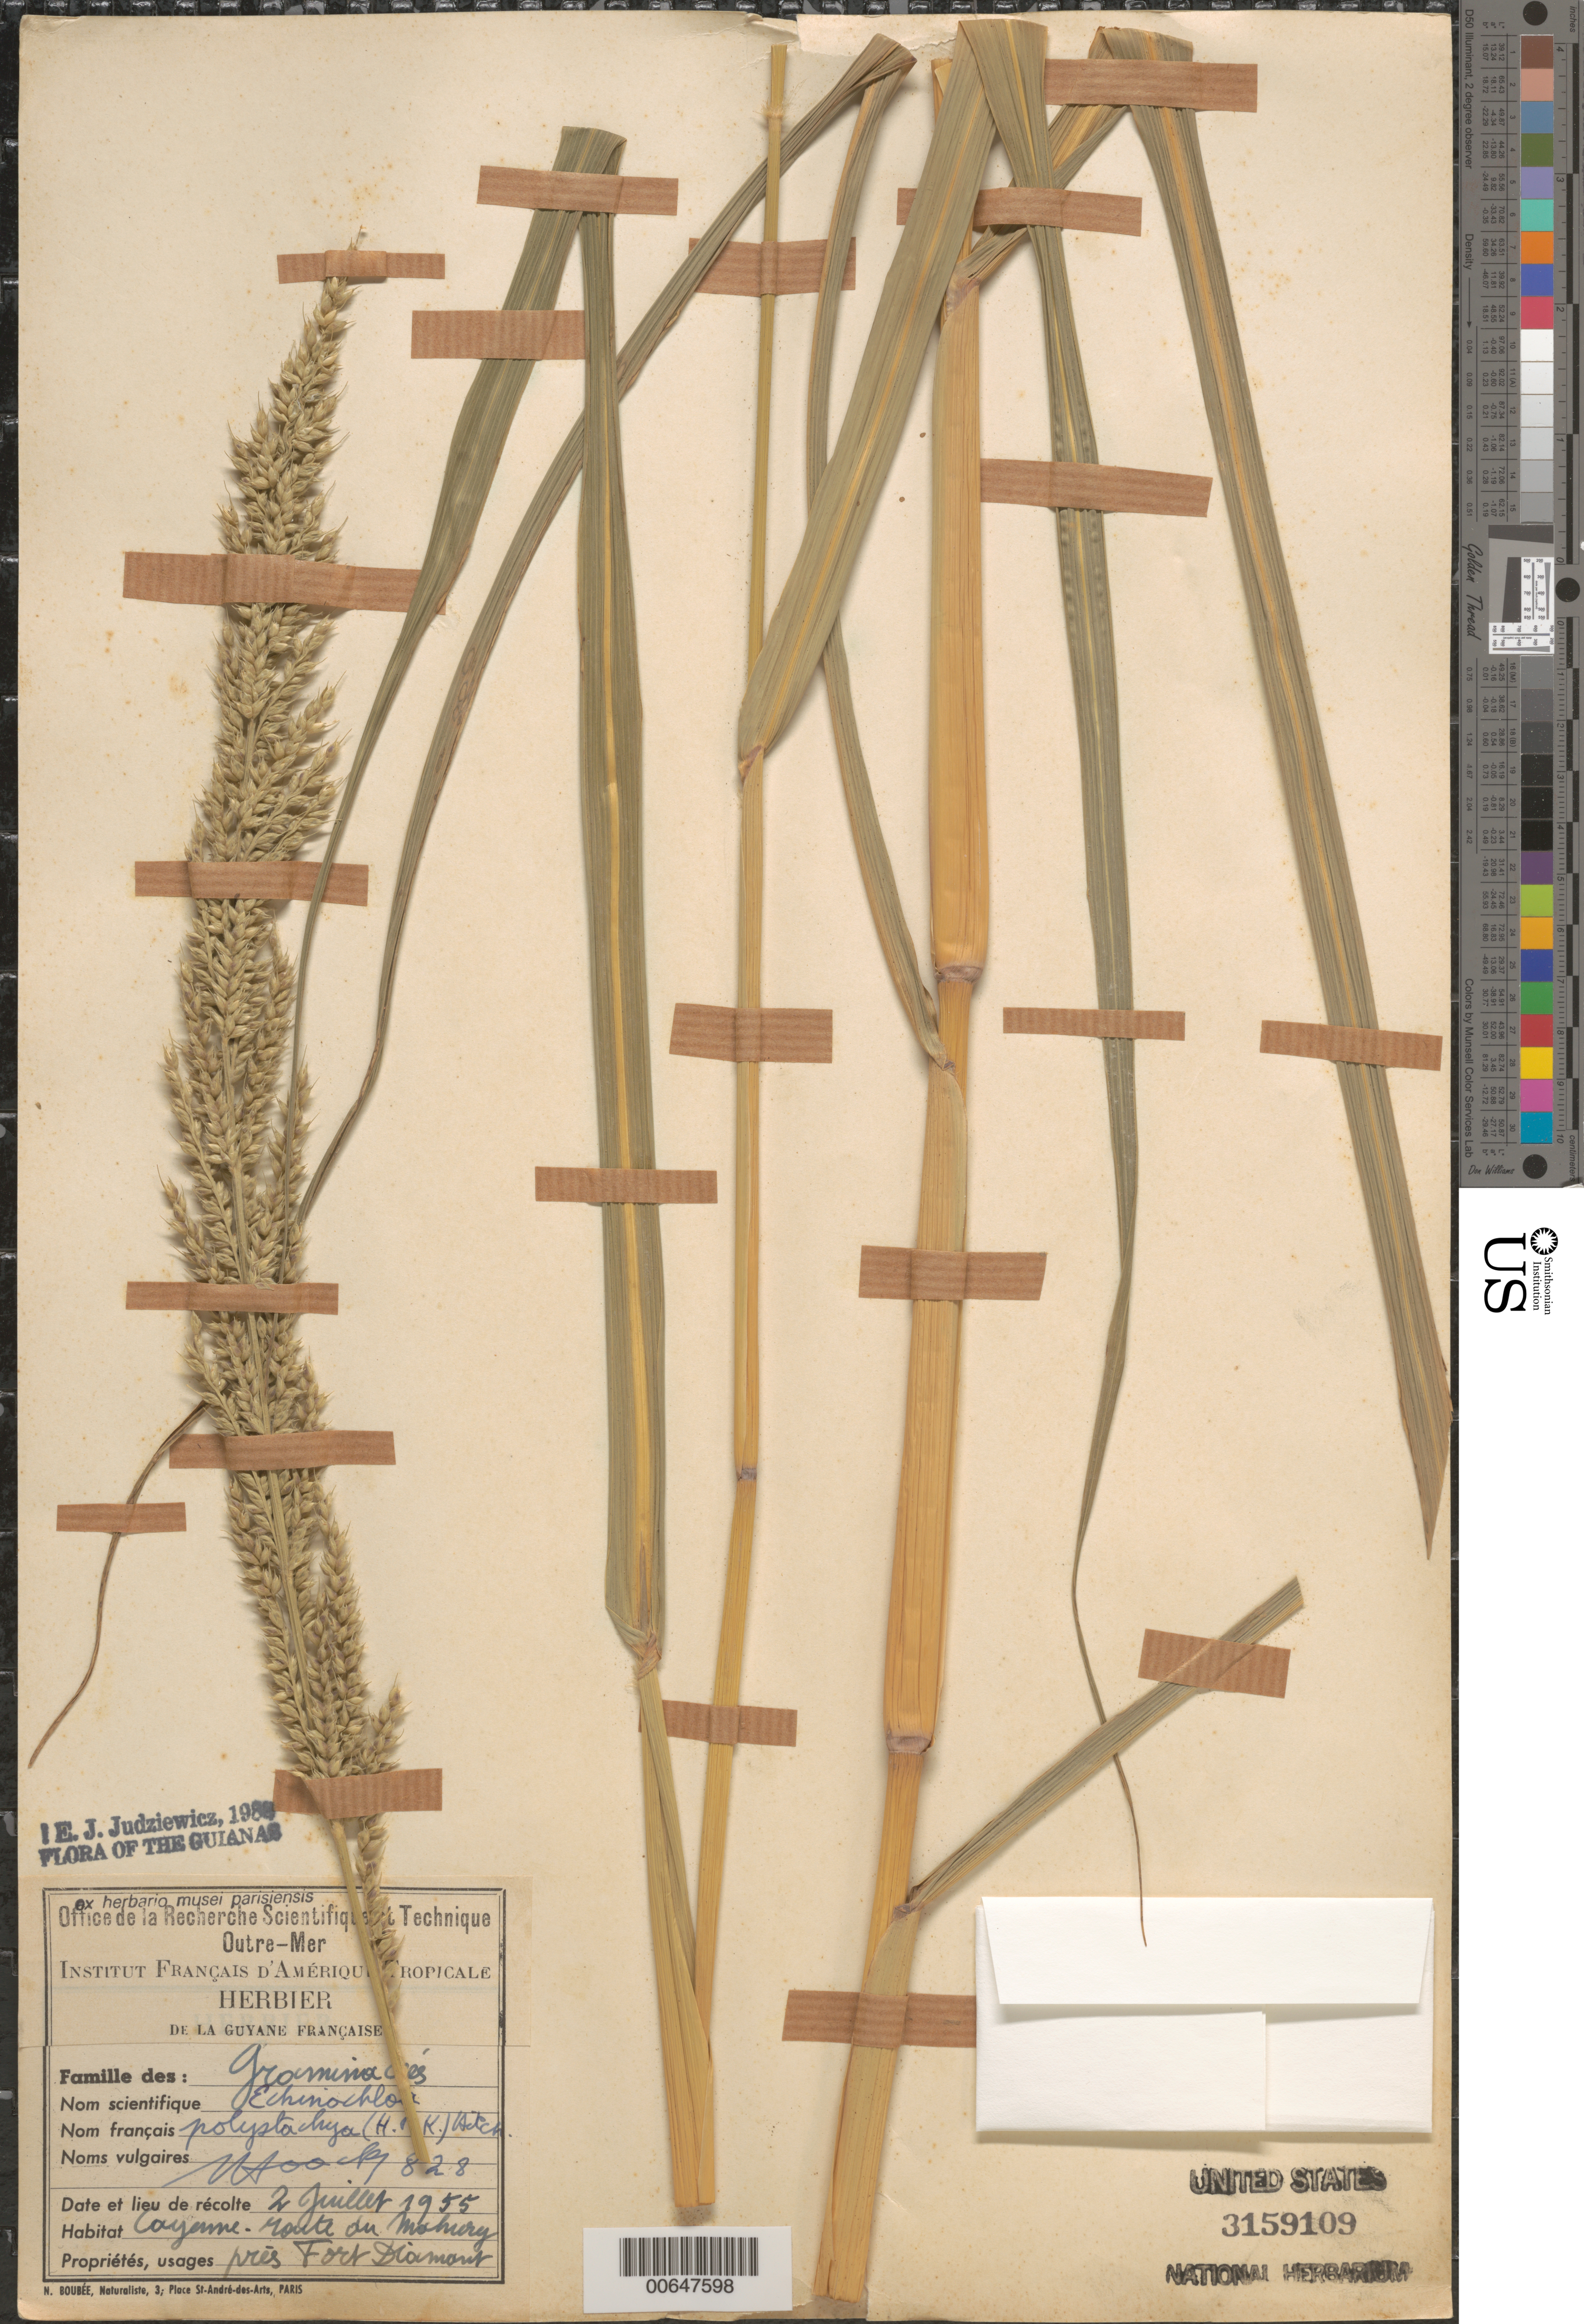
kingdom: Plantae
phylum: Tracheophyta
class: Liliopsida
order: Poales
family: Poaceae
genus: Echinochloa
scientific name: Echinochloa polystachya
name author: (Kunth) Hitchc.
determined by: Judziewicz, E. J.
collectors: J. Hoock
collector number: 828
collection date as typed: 2-Jul-55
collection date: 1955-07-02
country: French Guiana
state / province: Cayenne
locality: Cayenne, Route de Mahury, pres Fort Diamant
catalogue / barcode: US 3159109